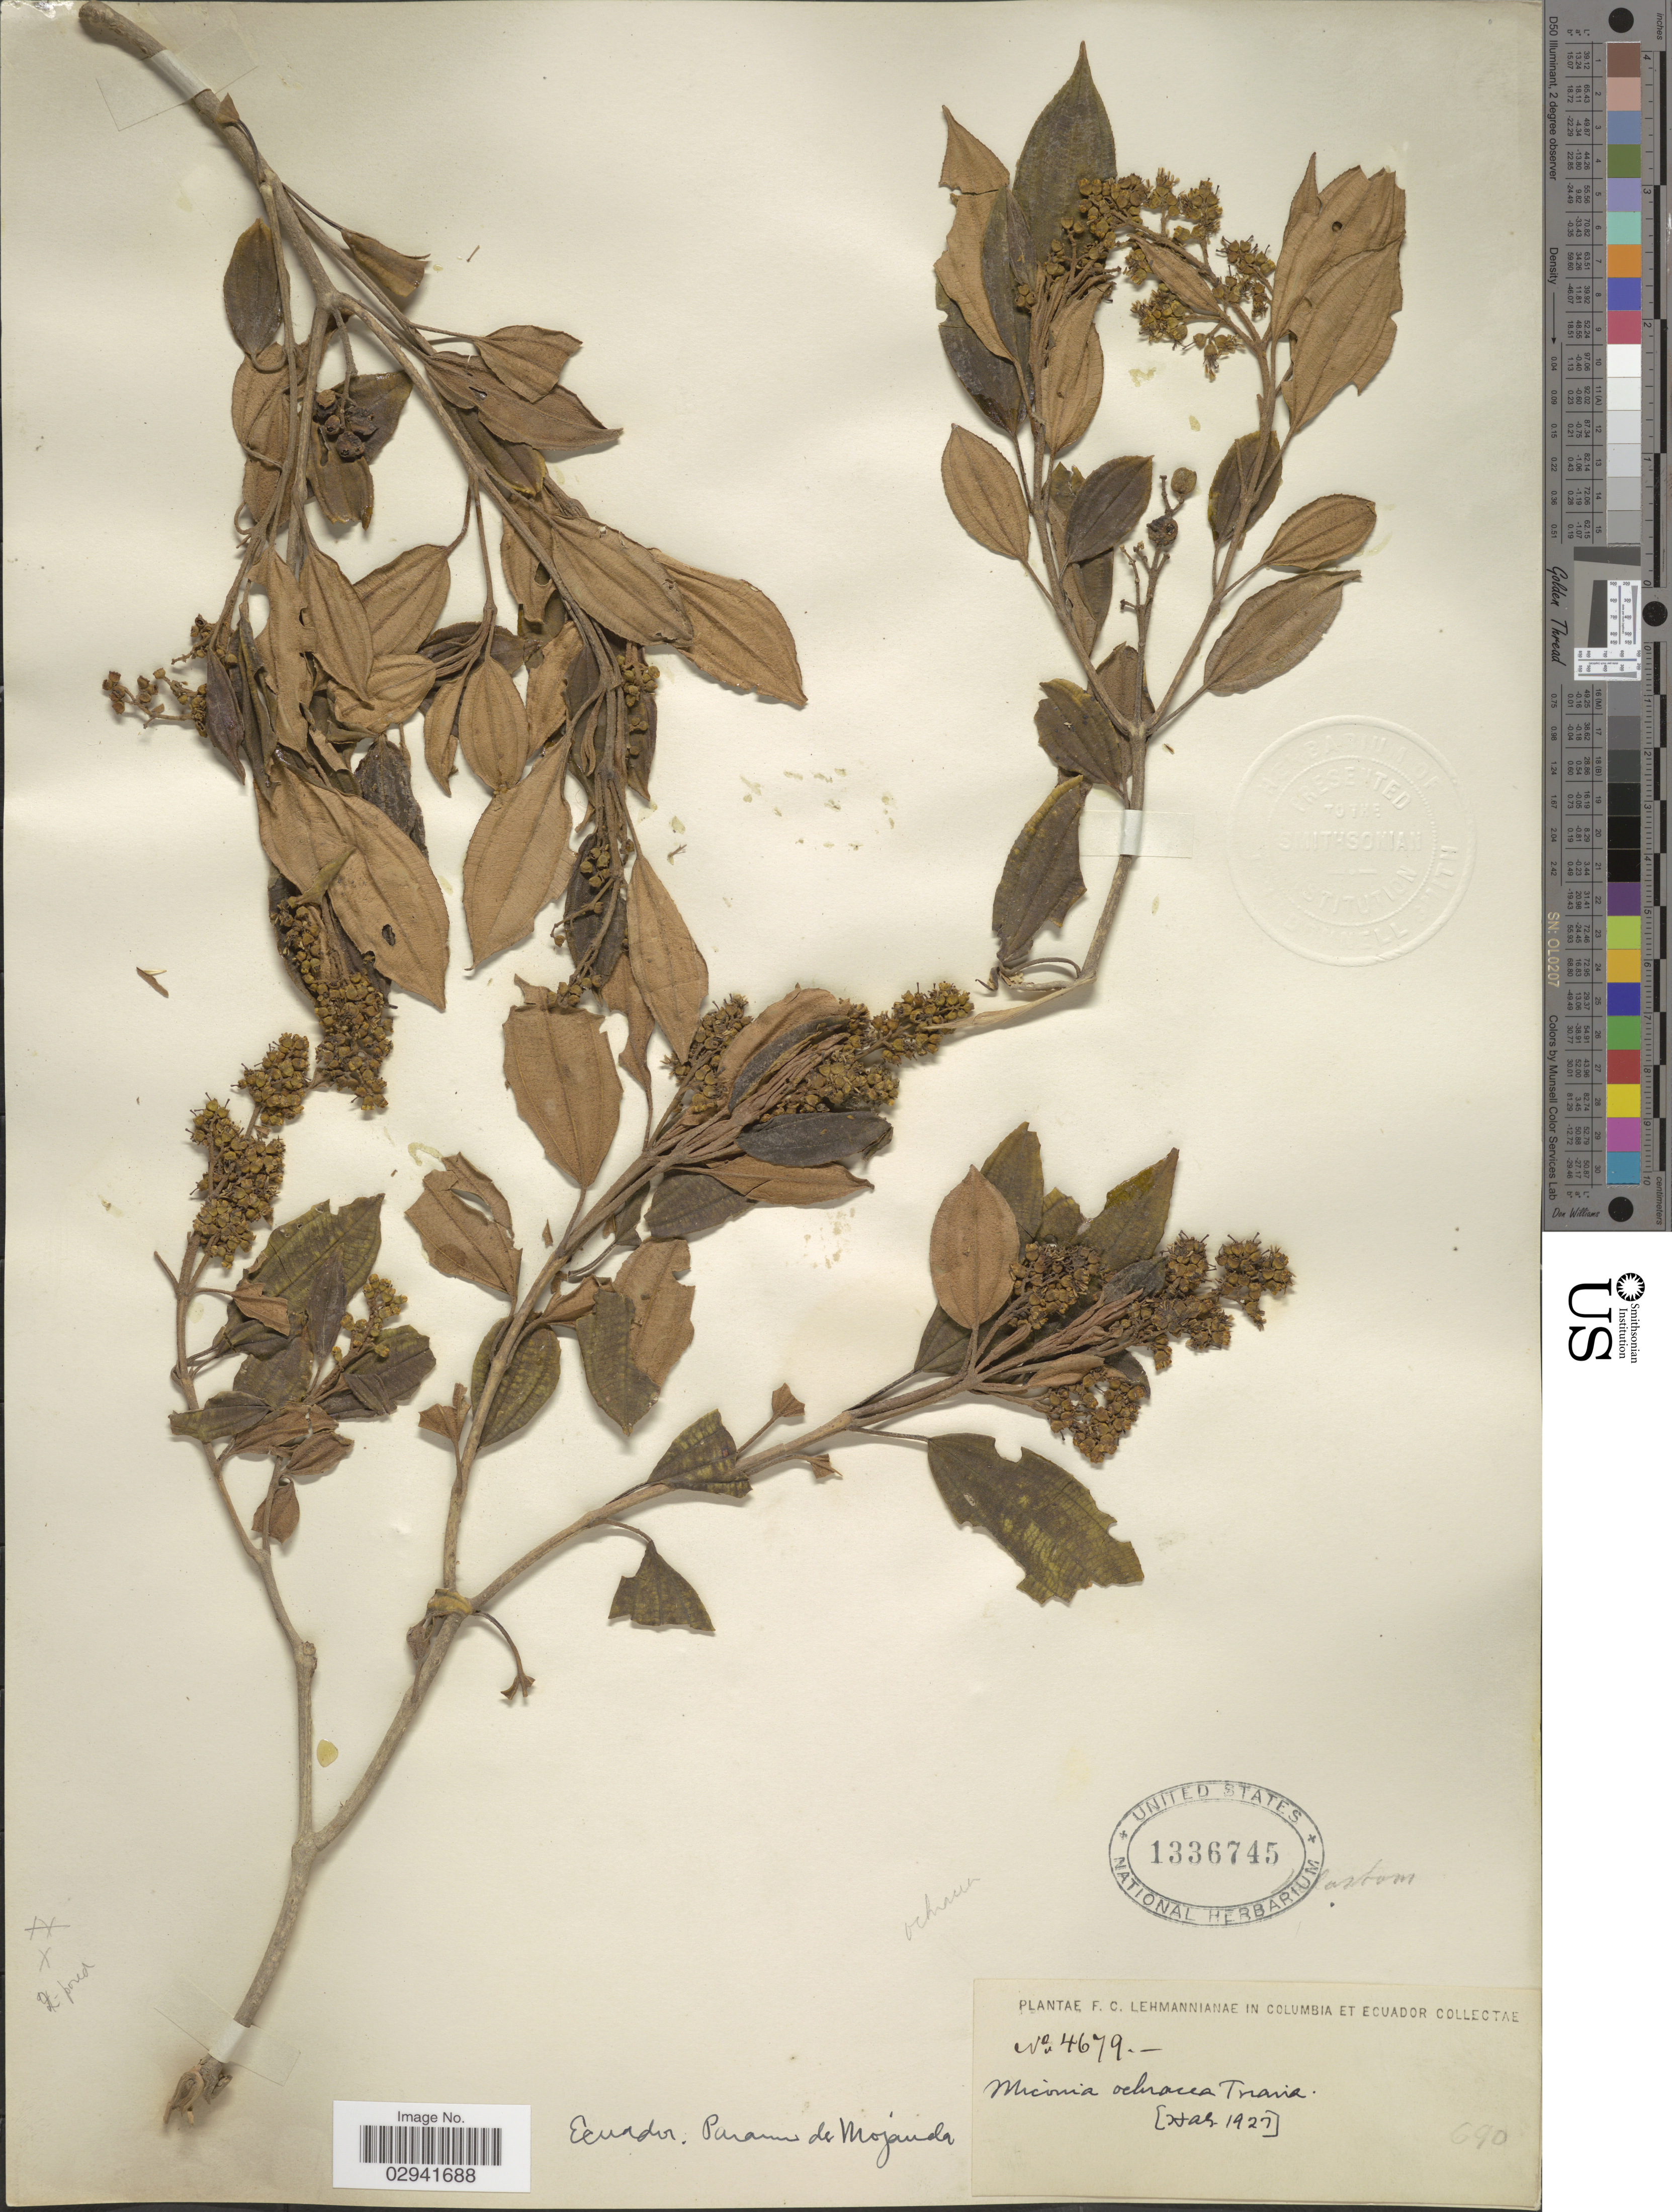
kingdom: Plantae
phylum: Tracheophyta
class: Magnoliopsida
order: Myrtales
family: Melastomataceae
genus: Miconia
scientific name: Miconia ochracea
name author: Triana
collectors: F. C. Lehmann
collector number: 4679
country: Ecuador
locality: Paramo de Mojanda.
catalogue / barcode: US 1336745